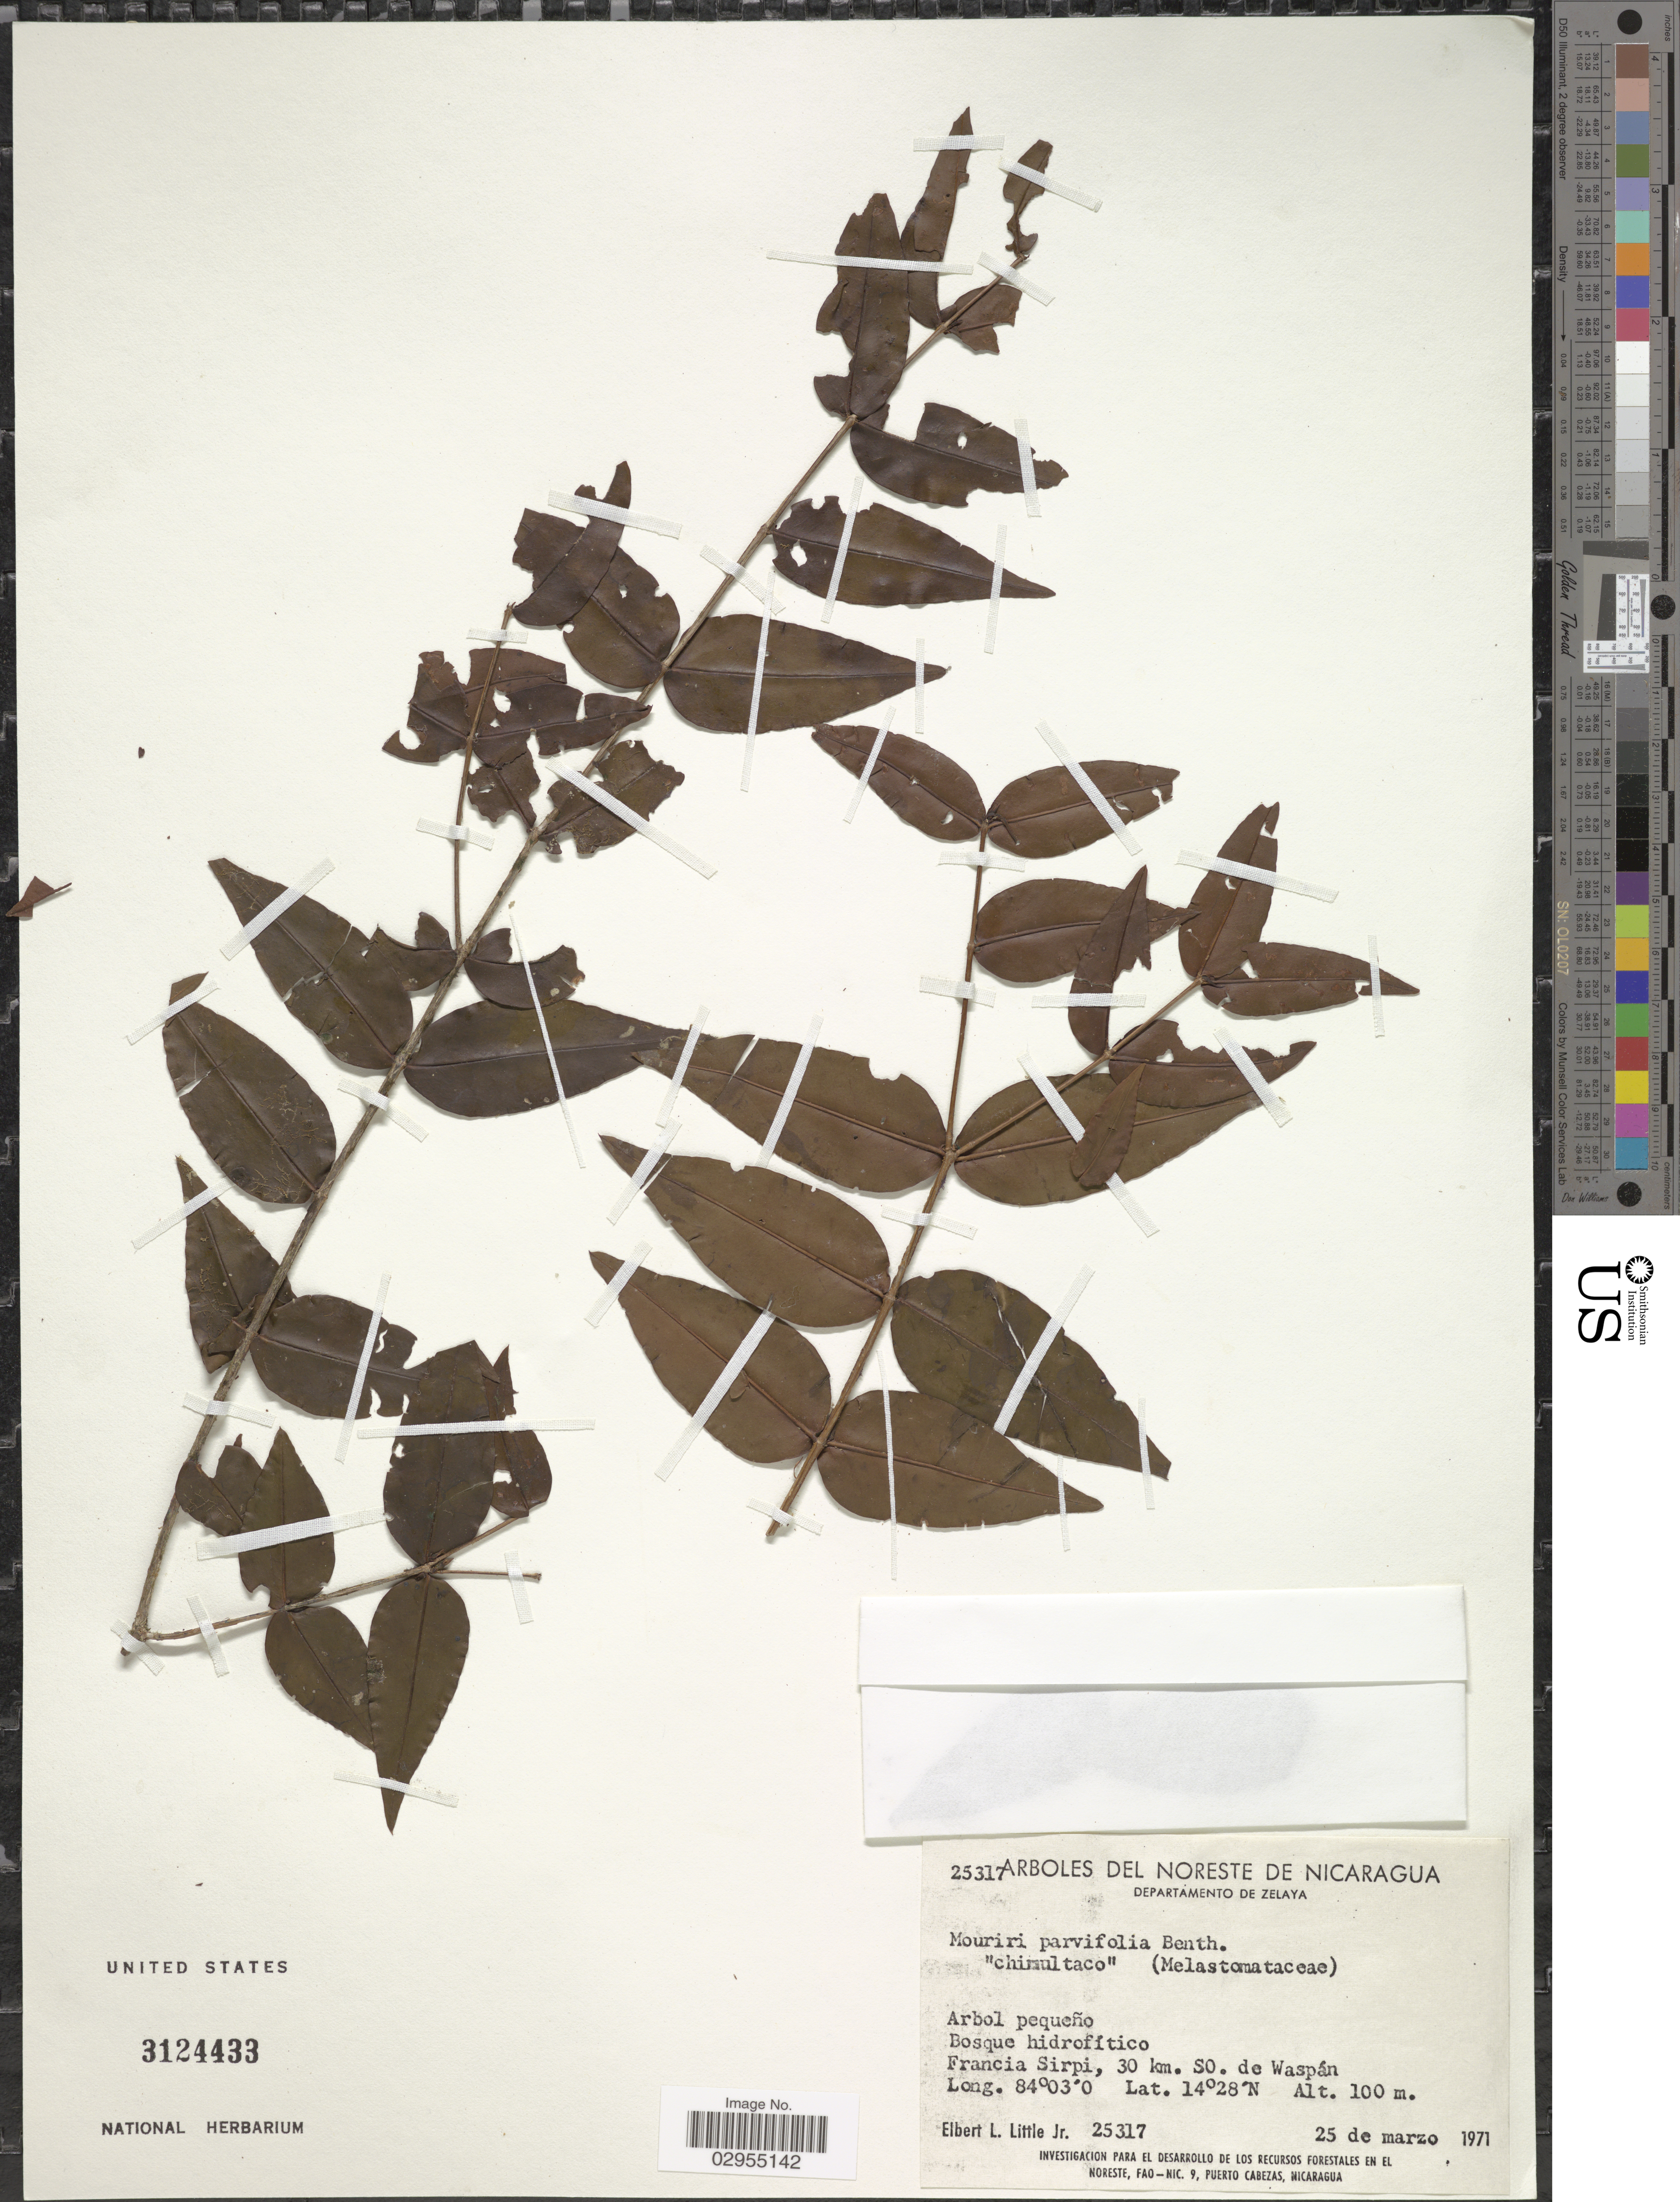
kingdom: Plantae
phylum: Tracheophyta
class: Magnoliopsida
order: Myrtales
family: Melastomataceae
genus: Mouriri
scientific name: Mouriri parvifolia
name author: Benth.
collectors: E. L. Little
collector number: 25317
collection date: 1971-03-25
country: Nicaragua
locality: Noreste de Nicaragua. Departamento de Zelaya. Francia Sirpi, 30 km. SO. de Waspán.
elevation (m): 100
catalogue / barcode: US 3124433